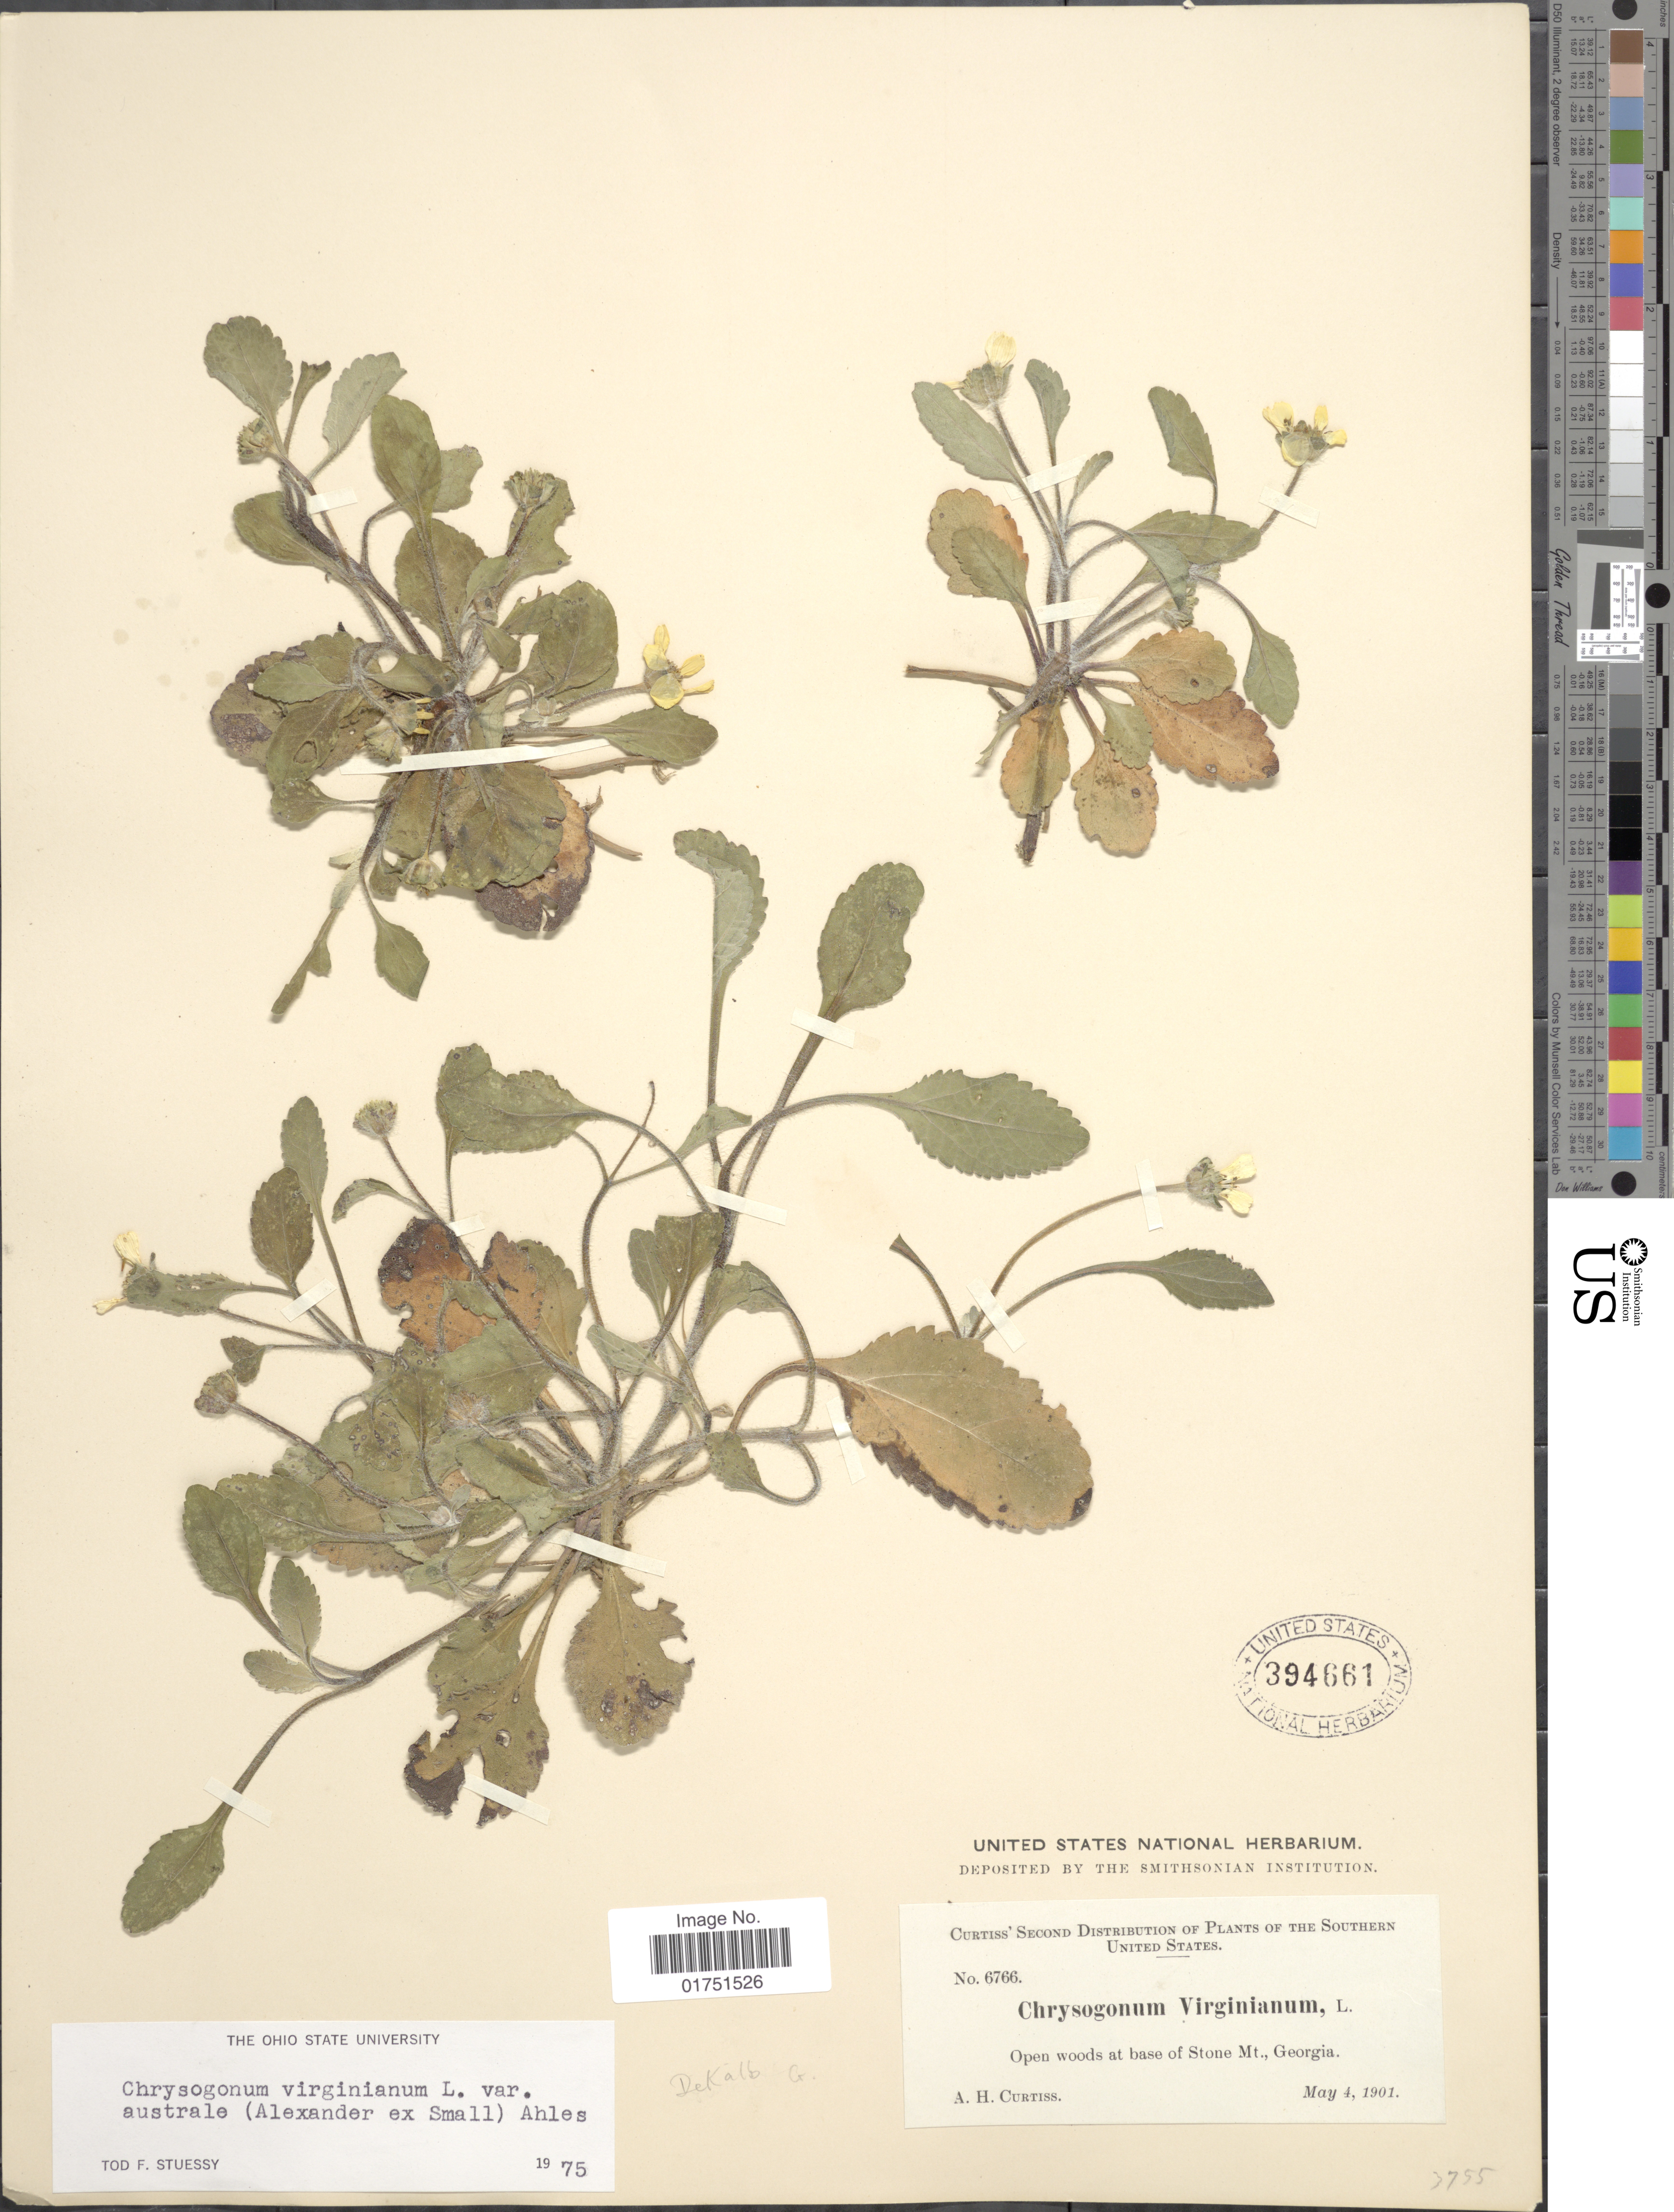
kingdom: Plantae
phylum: Tracheophyta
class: Magnoliopsida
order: Asterales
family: Asteraceae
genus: Chrysogonum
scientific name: Chrysogonum virginianum var. australe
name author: (Alexander ex Small) Ahles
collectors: A. H. Curtiss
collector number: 6766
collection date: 1901-05-04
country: United States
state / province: Georgia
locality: Southern United States. Open woods at base of Stone Mt., Georgia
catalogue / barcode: US 394661